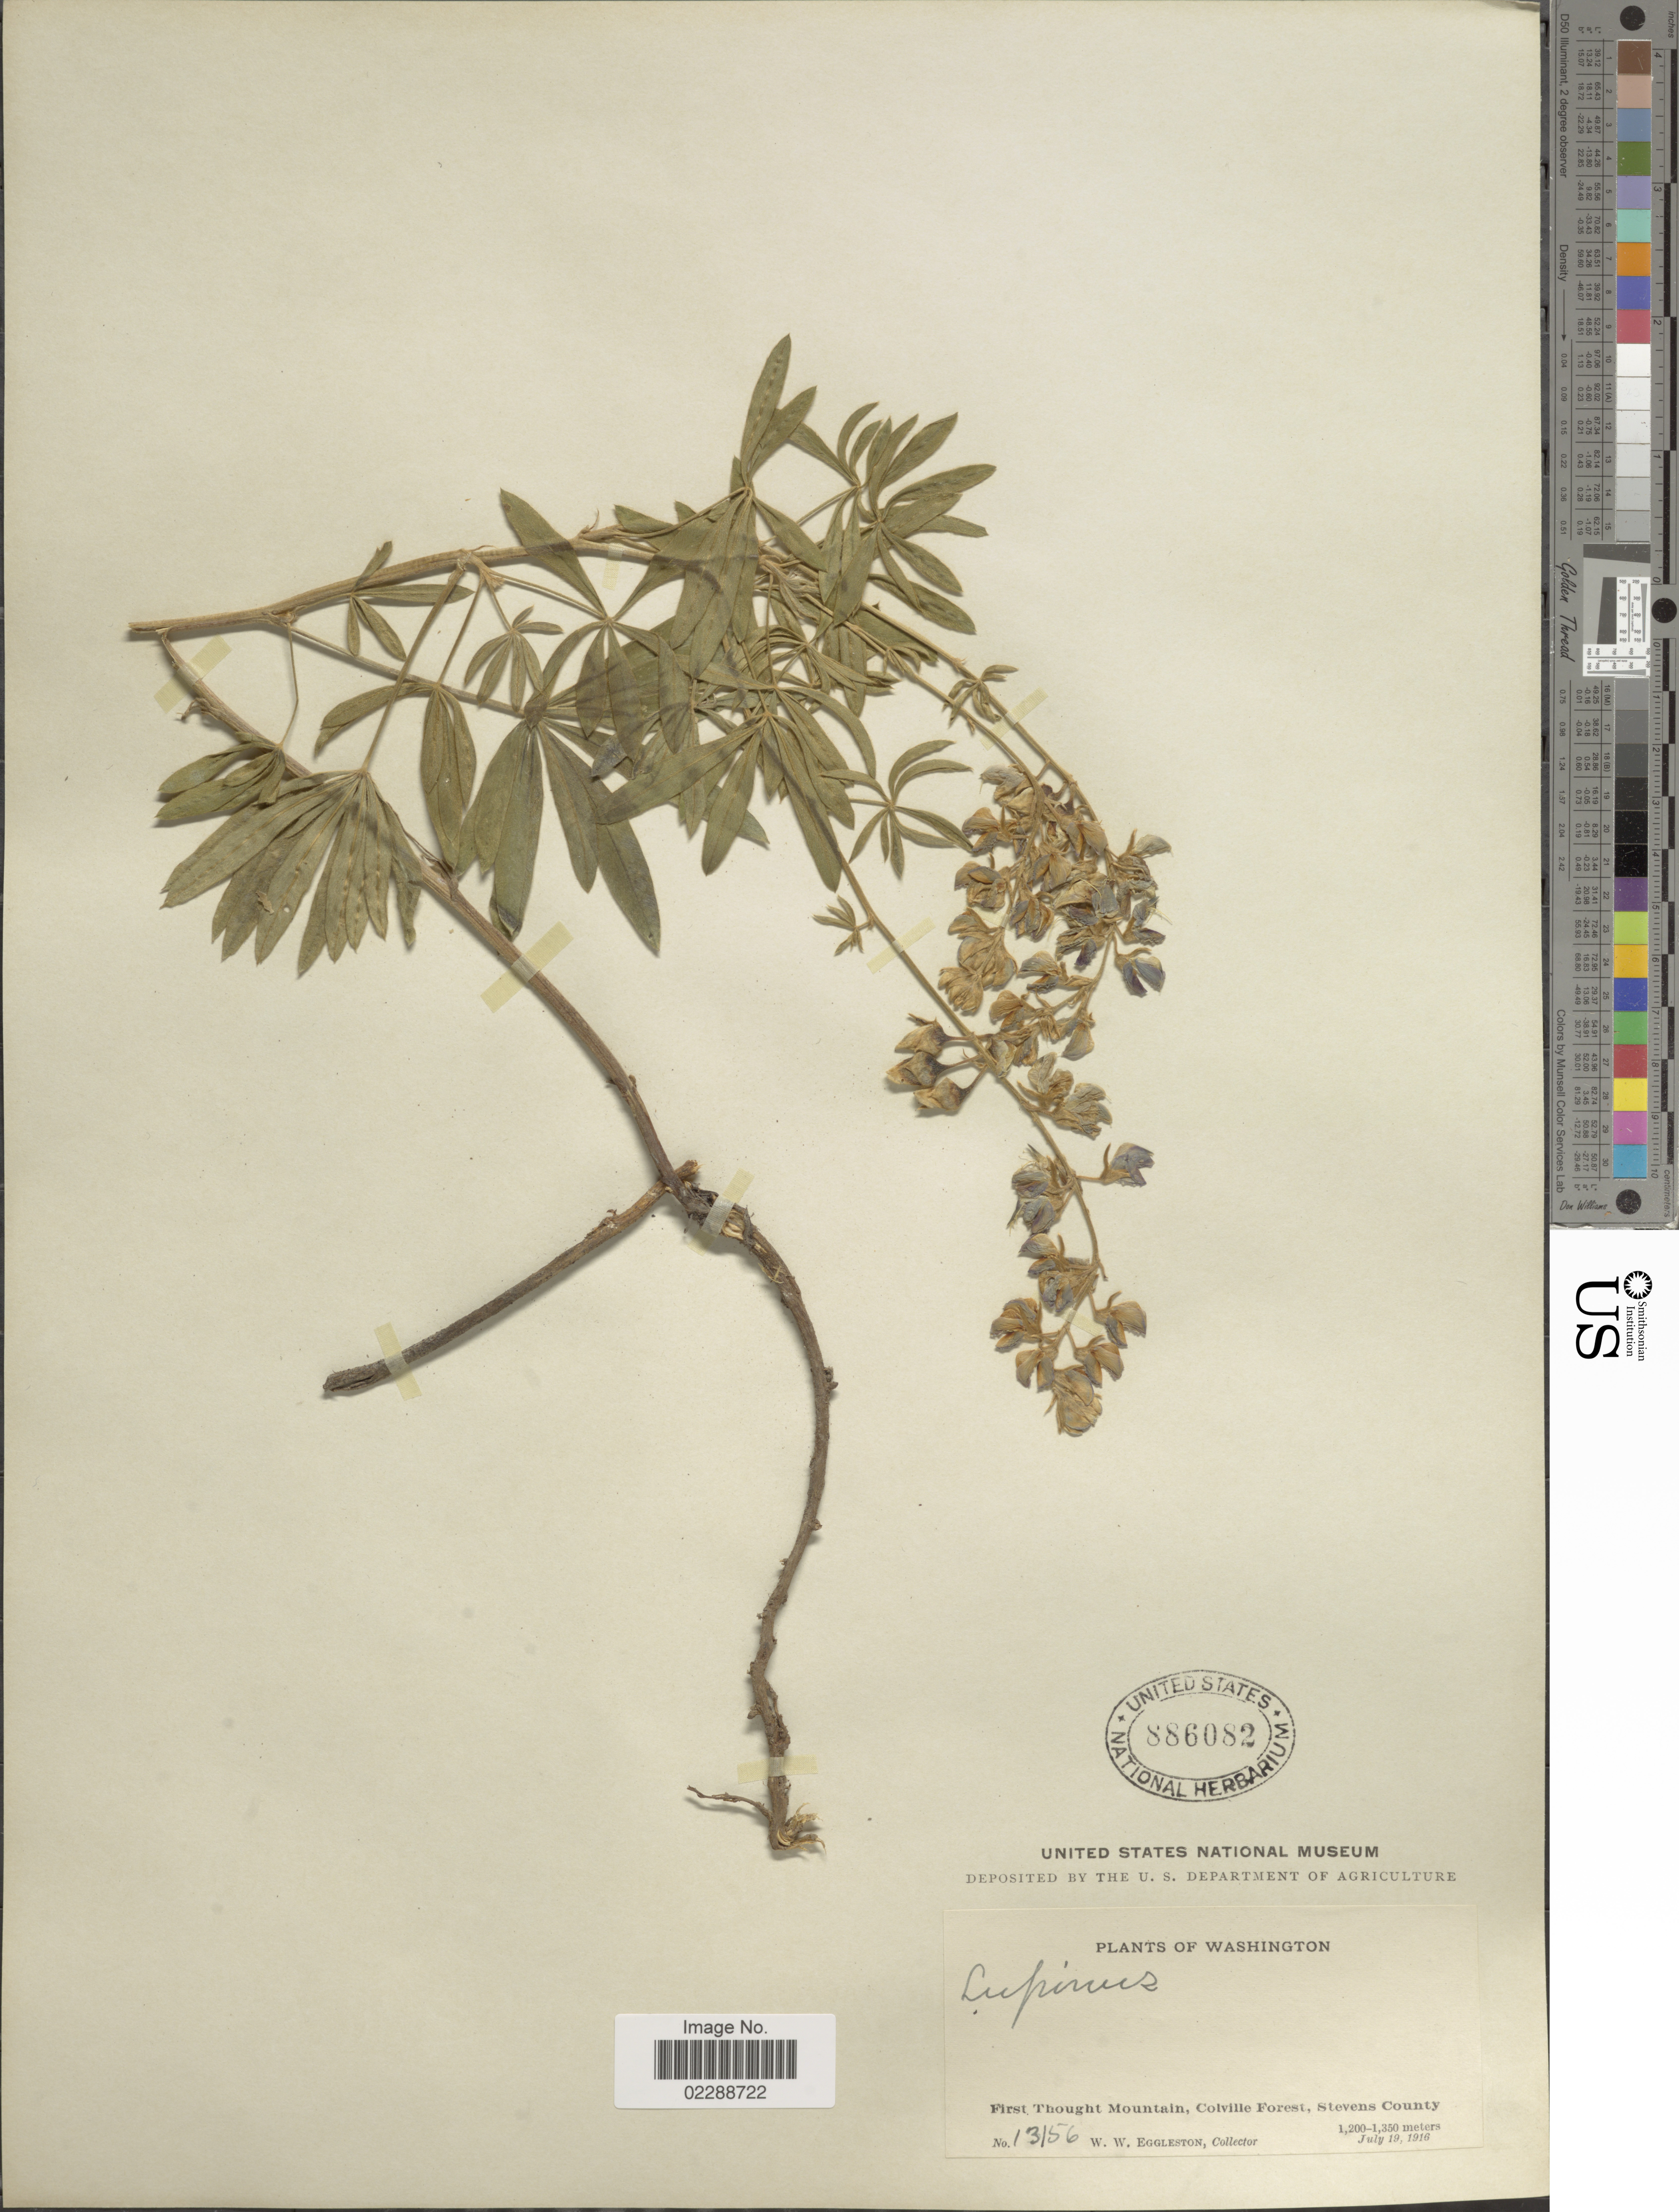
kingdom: Plantae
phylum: Tracheophyta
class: Magnoliopsida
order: Fabales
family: Fabaceae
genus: Lupinus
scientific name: Lupinus sp.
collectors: W. W. Eggleston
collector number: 13156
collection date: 1916-07-19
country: United States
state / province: Washington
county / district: Stevens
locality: First Thought Mountain, Colville Forest, Stevens County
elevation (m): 1200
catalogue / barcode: US 886082